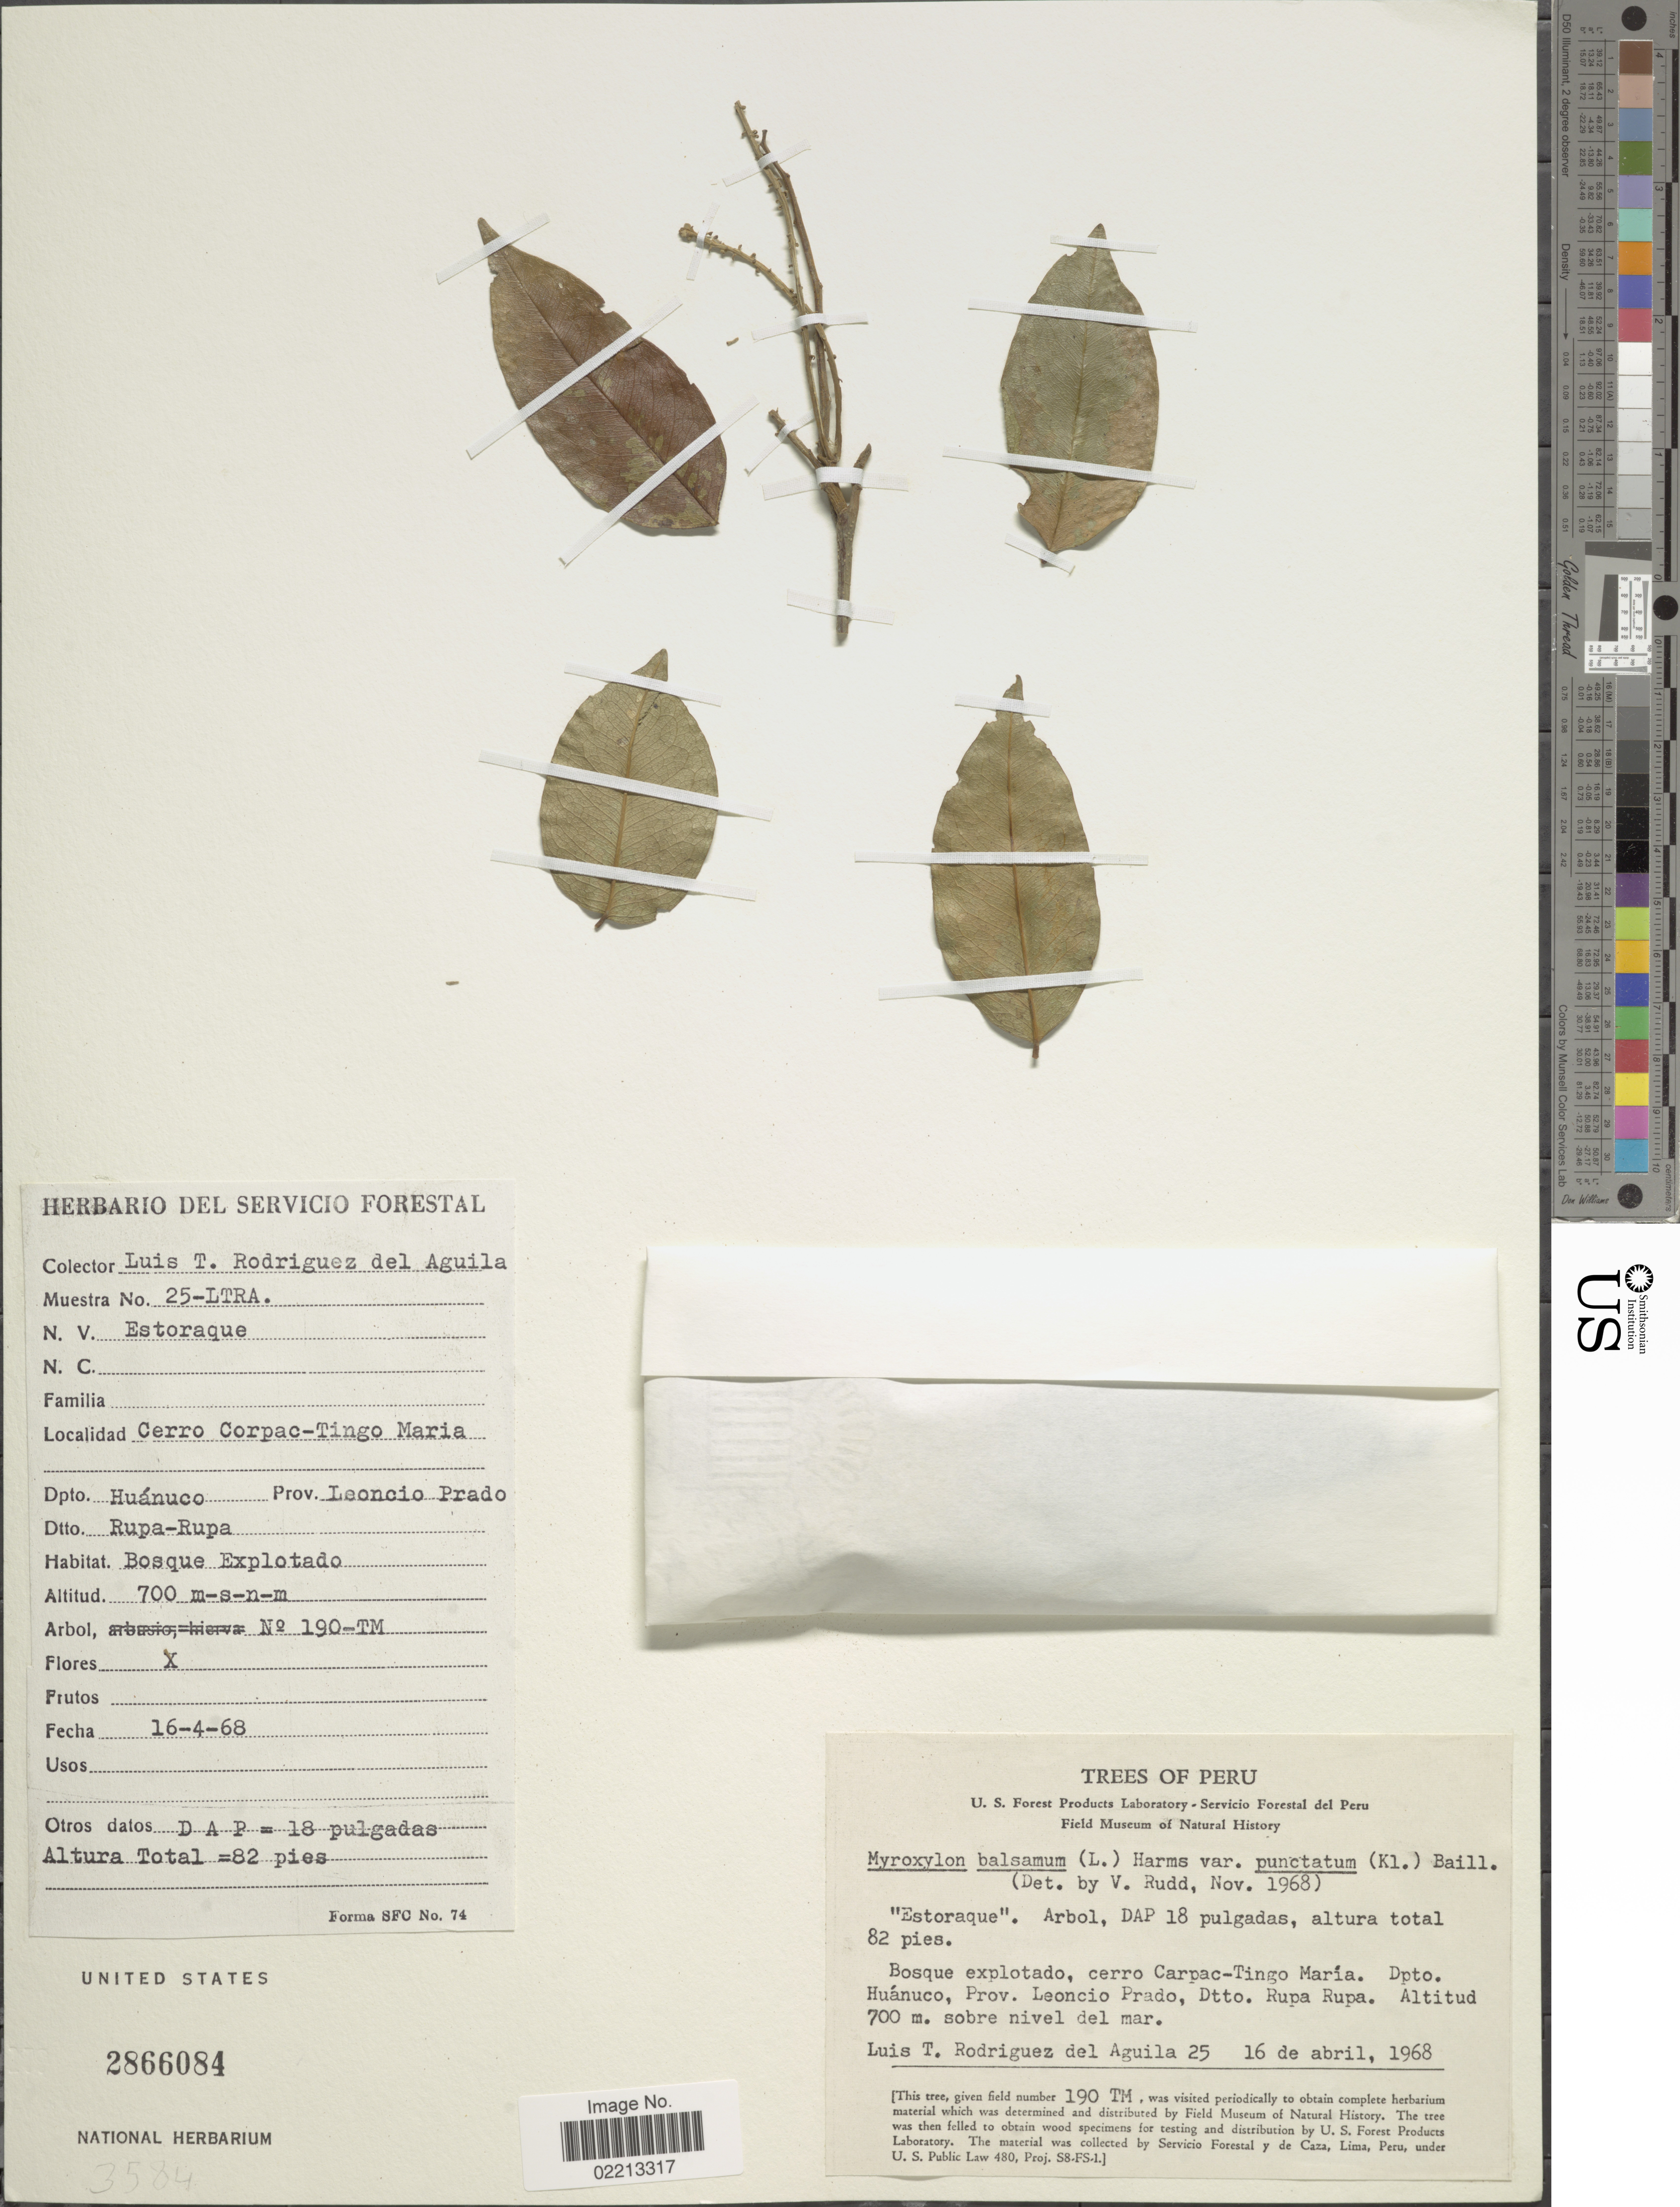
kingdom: Plantae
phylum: Tracheophyta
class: Magnoliopsida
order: Fabales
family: Fabaceae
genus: Myroxylon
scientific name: Myroxylon balsamum var. punctatum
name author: (Klotzsch) Harms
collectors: L. T. Rodriquez del A.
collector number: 25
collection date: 1968-04-16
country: Peru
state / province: Huánuco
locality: Prov. Lenocio Prado, Dtto. Rupa Rupa, Bosque explotado, cerro Carpac-Tingo Maria. Prov. Leoncio Prado, Dtto Rupa Rupa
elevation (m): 700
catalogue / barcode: US 2866084